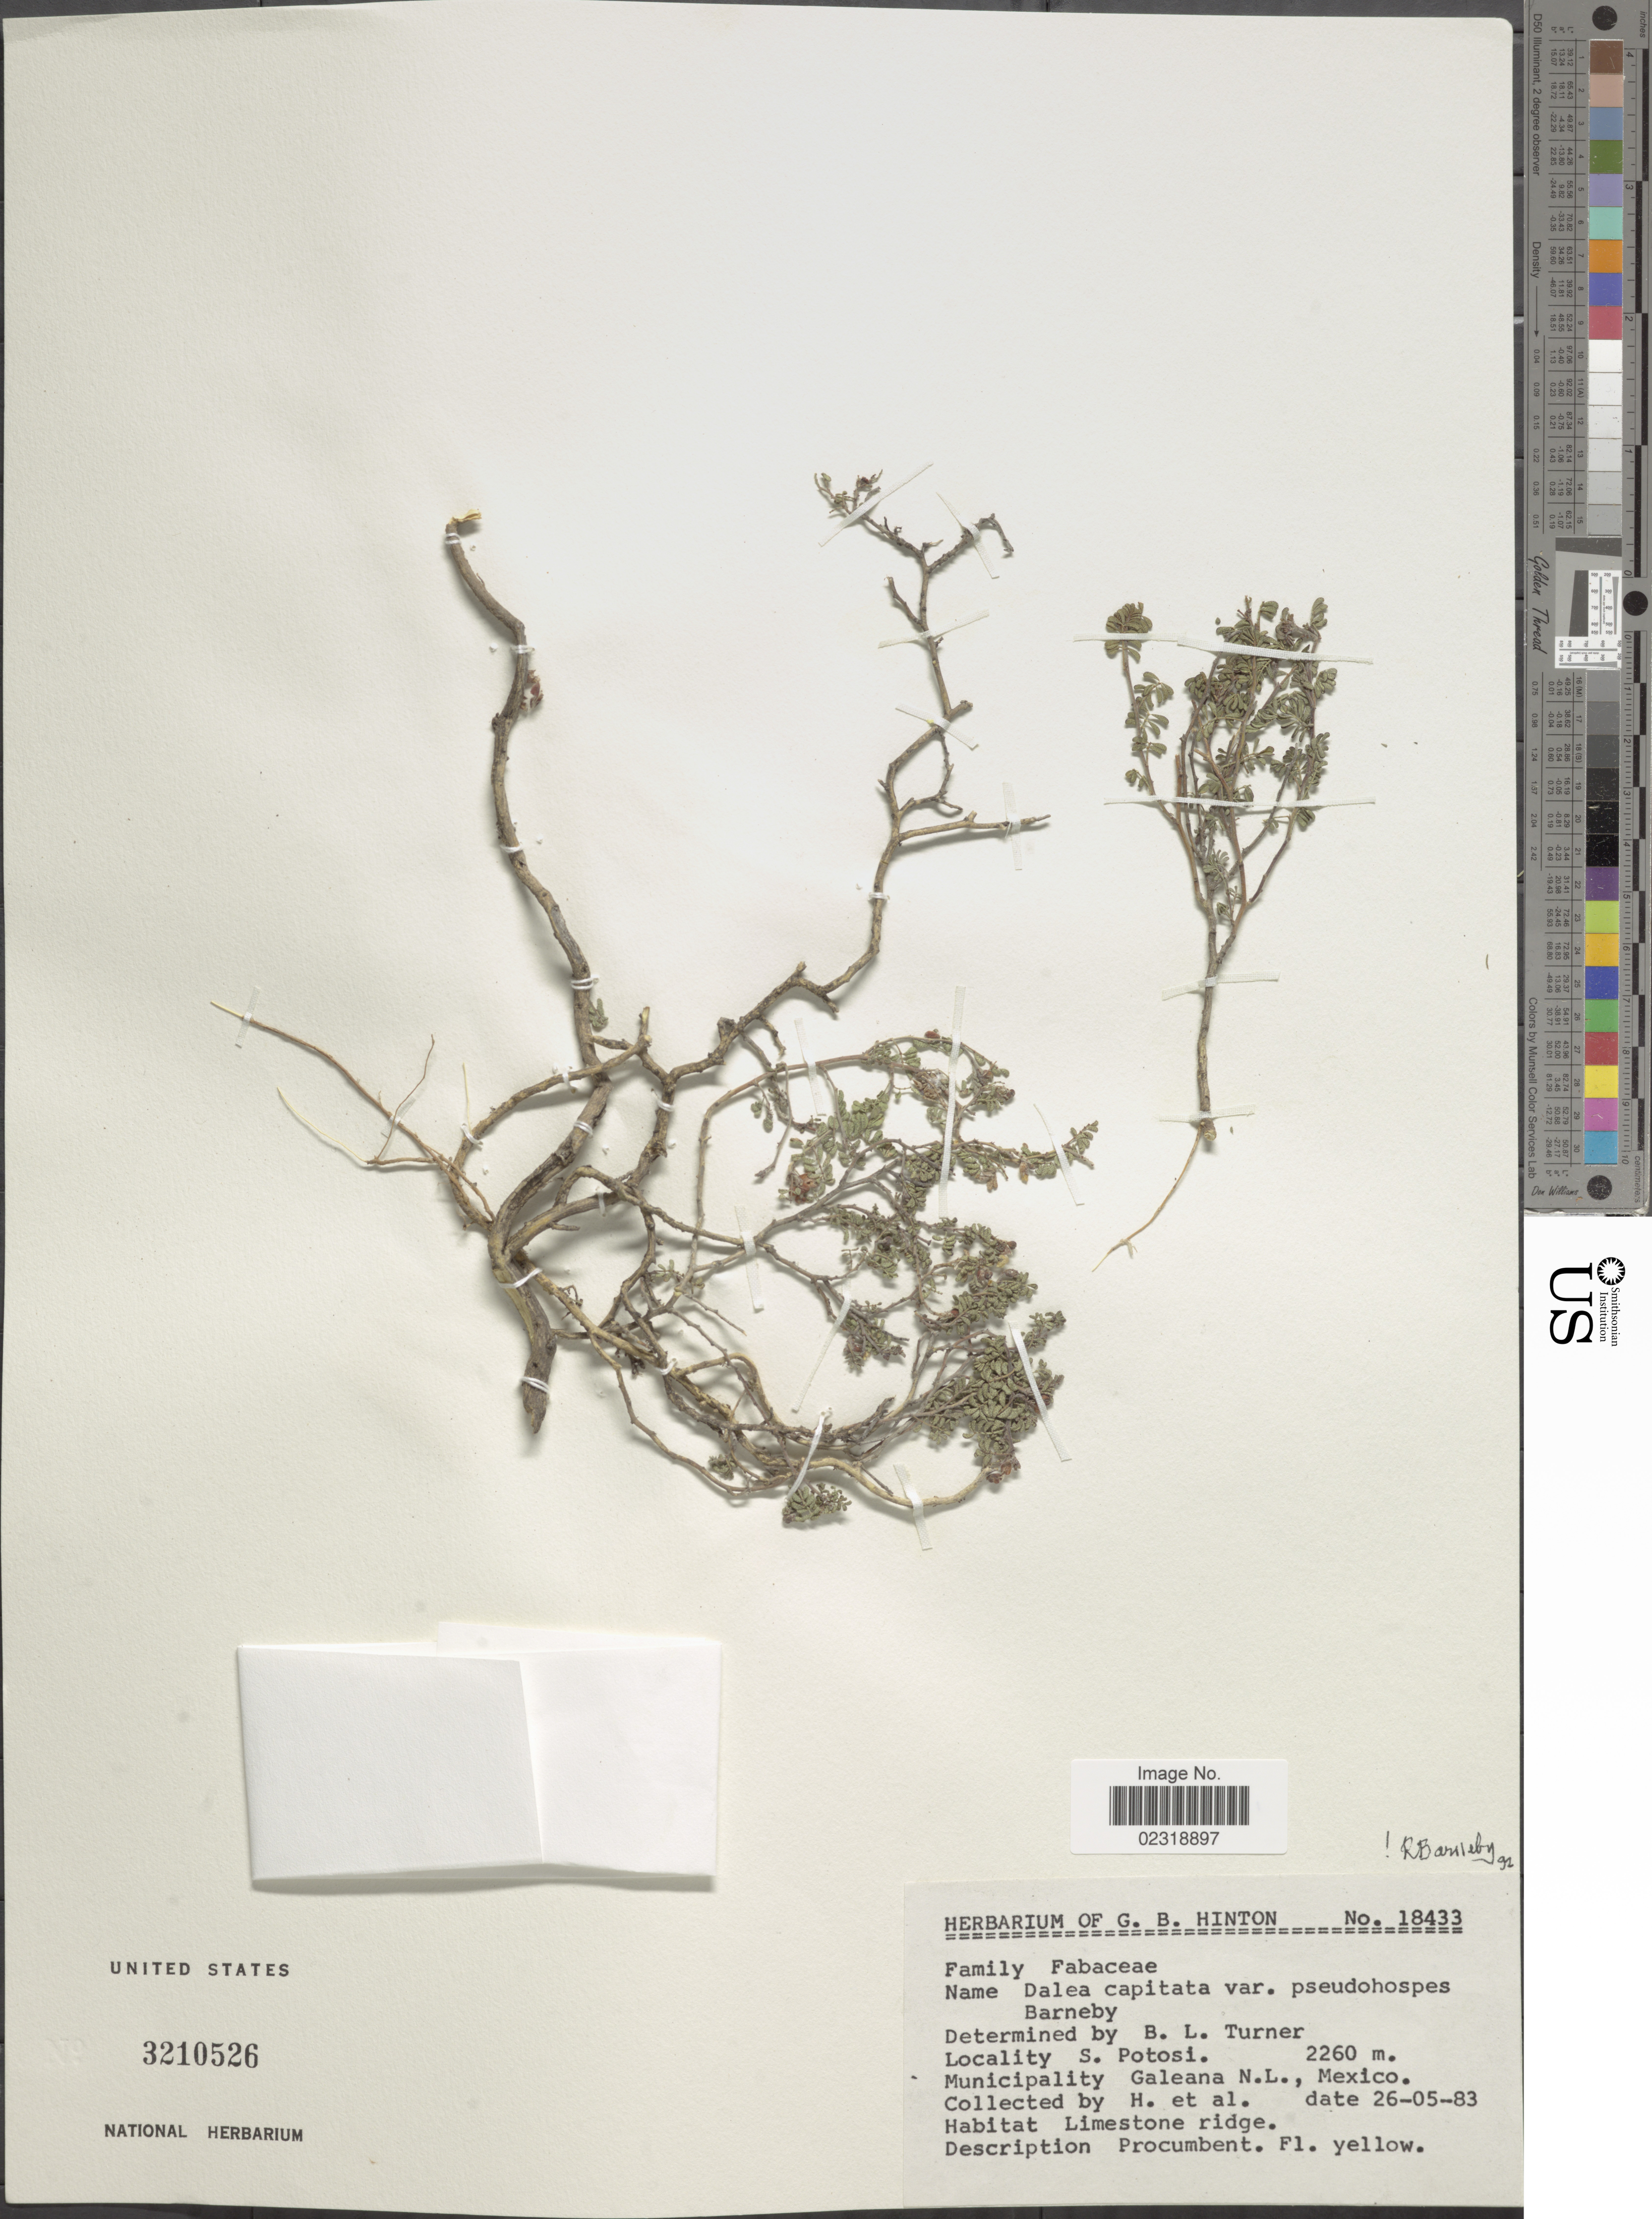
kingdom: Plantae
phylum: Tracheophyta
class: Magnoliopsida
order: Fabales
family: Fabaceae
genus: Dalea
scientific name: Dalea capitata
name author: S. Watson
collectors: G. B. Hinton & et al.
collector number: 18433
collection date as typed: Transcribed d/m/y: 26/5/83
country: Mexico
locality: S. Potosi, Municipality Galeana N.L.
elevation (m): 2260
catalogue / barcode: US 3210526